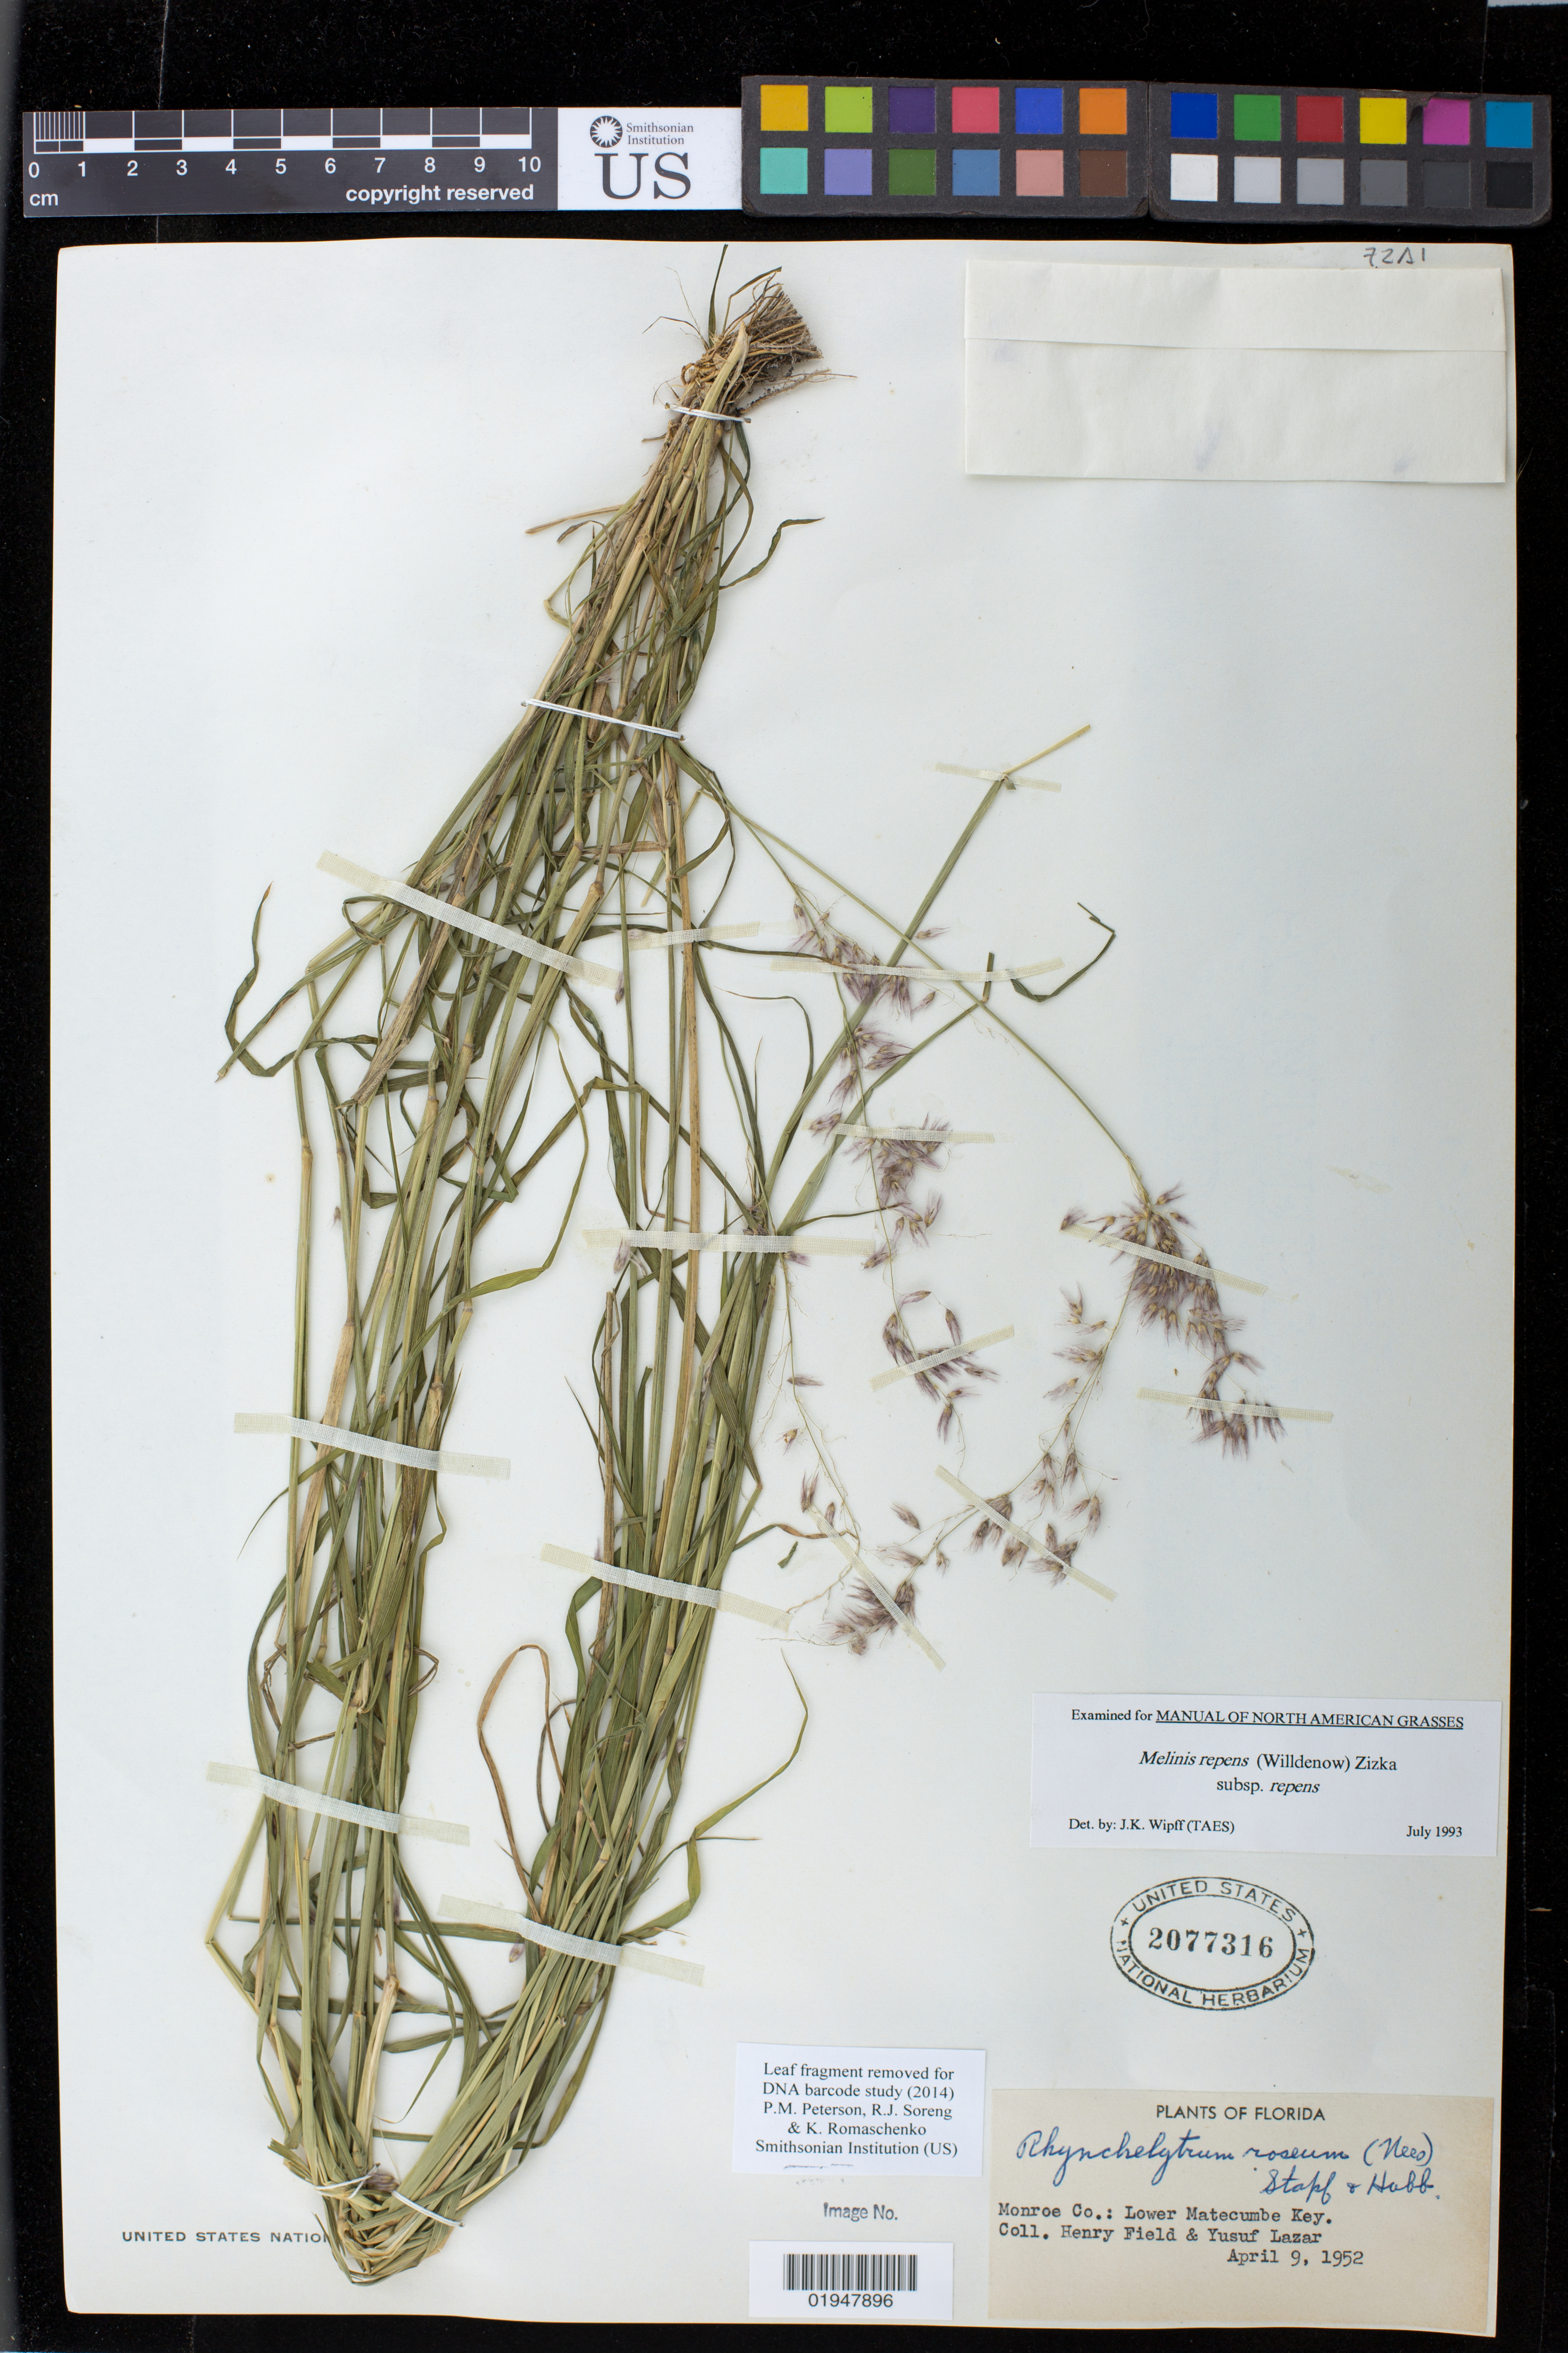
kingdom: Plantae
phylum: Tracheophyta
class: Liliopsida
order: Poales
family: Poaceae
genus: Melinis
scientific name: Melinis repens var. repens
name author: (Willd.) Zizka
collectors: H. Field & Y. Lazar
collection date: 1952-04-09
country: United States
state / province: Florida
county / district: Monroe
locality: Lower Matecumbe Key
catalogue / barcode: US 2077316